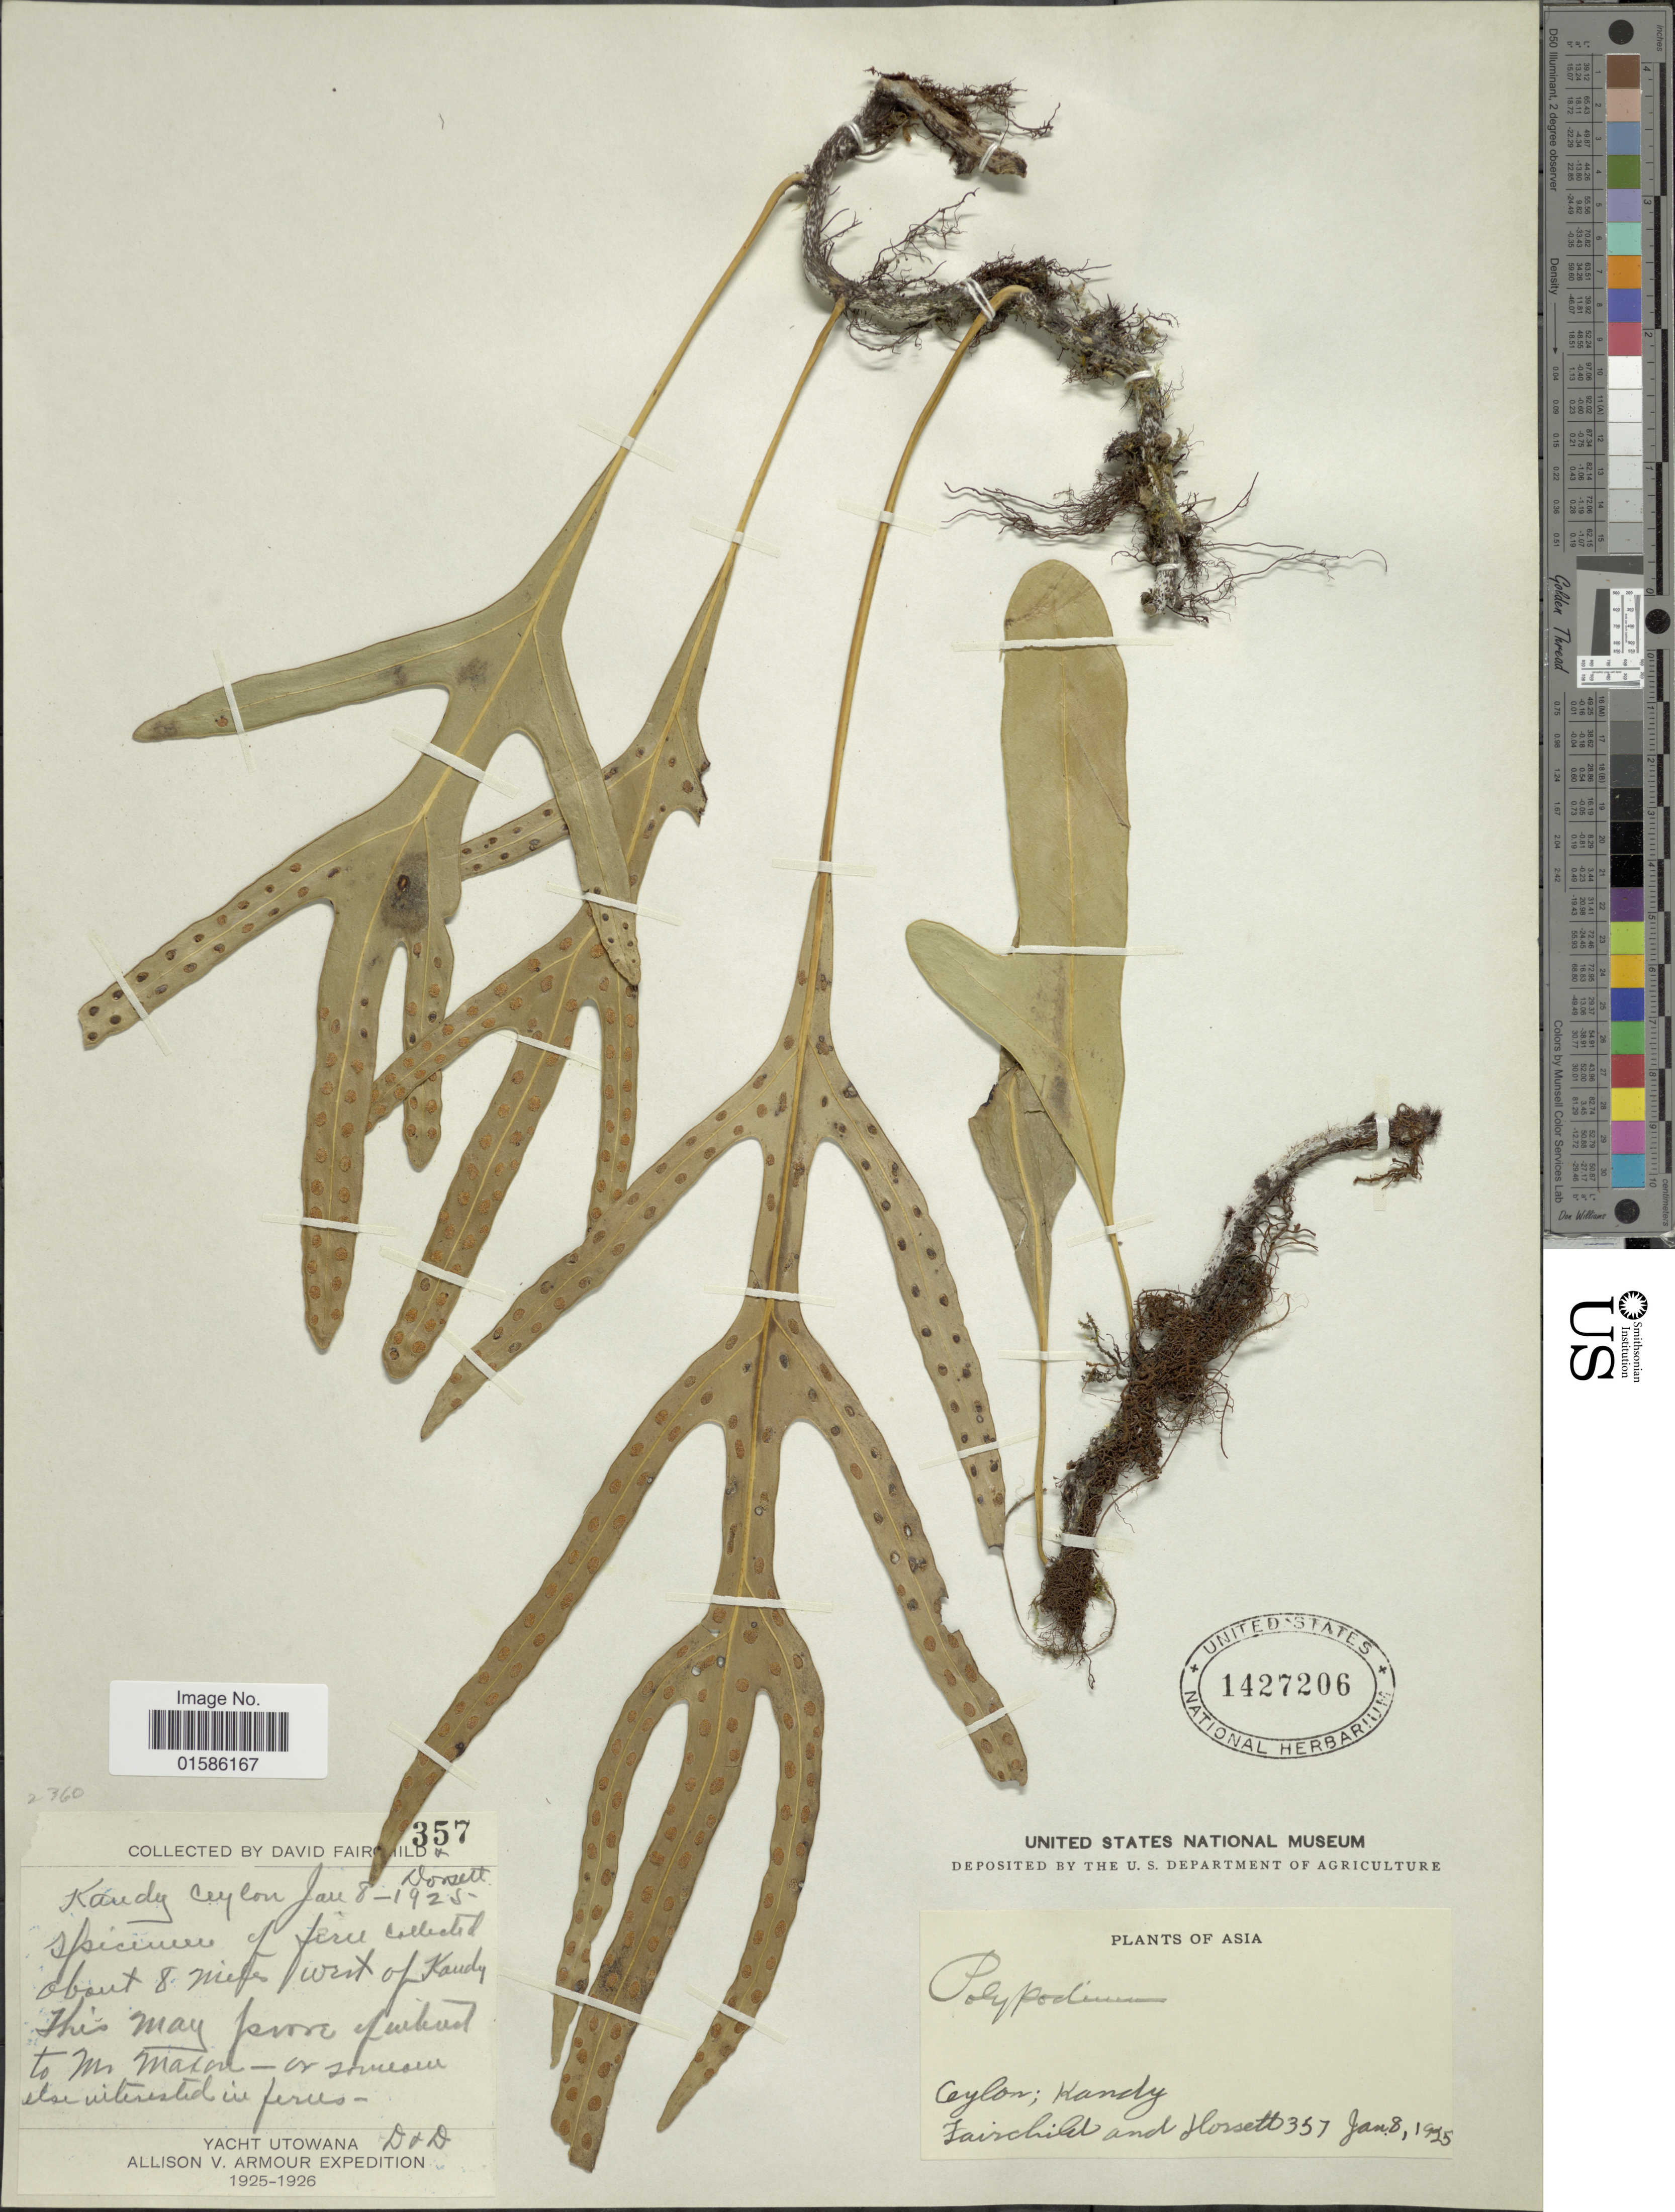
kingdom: Plantae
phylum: Tracheophyta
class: Polypodiopsida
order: Polypodiales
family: Polypodiaceae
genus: Microsorum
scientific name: Microsorum scolopendria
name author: (Burm. f.) Copel.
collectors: -. Fairchild & -. Horsett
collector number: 357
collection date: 1925-01-08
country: Sri Lanka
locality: Asia, Ceylon; kandy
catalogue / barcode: US 1427206